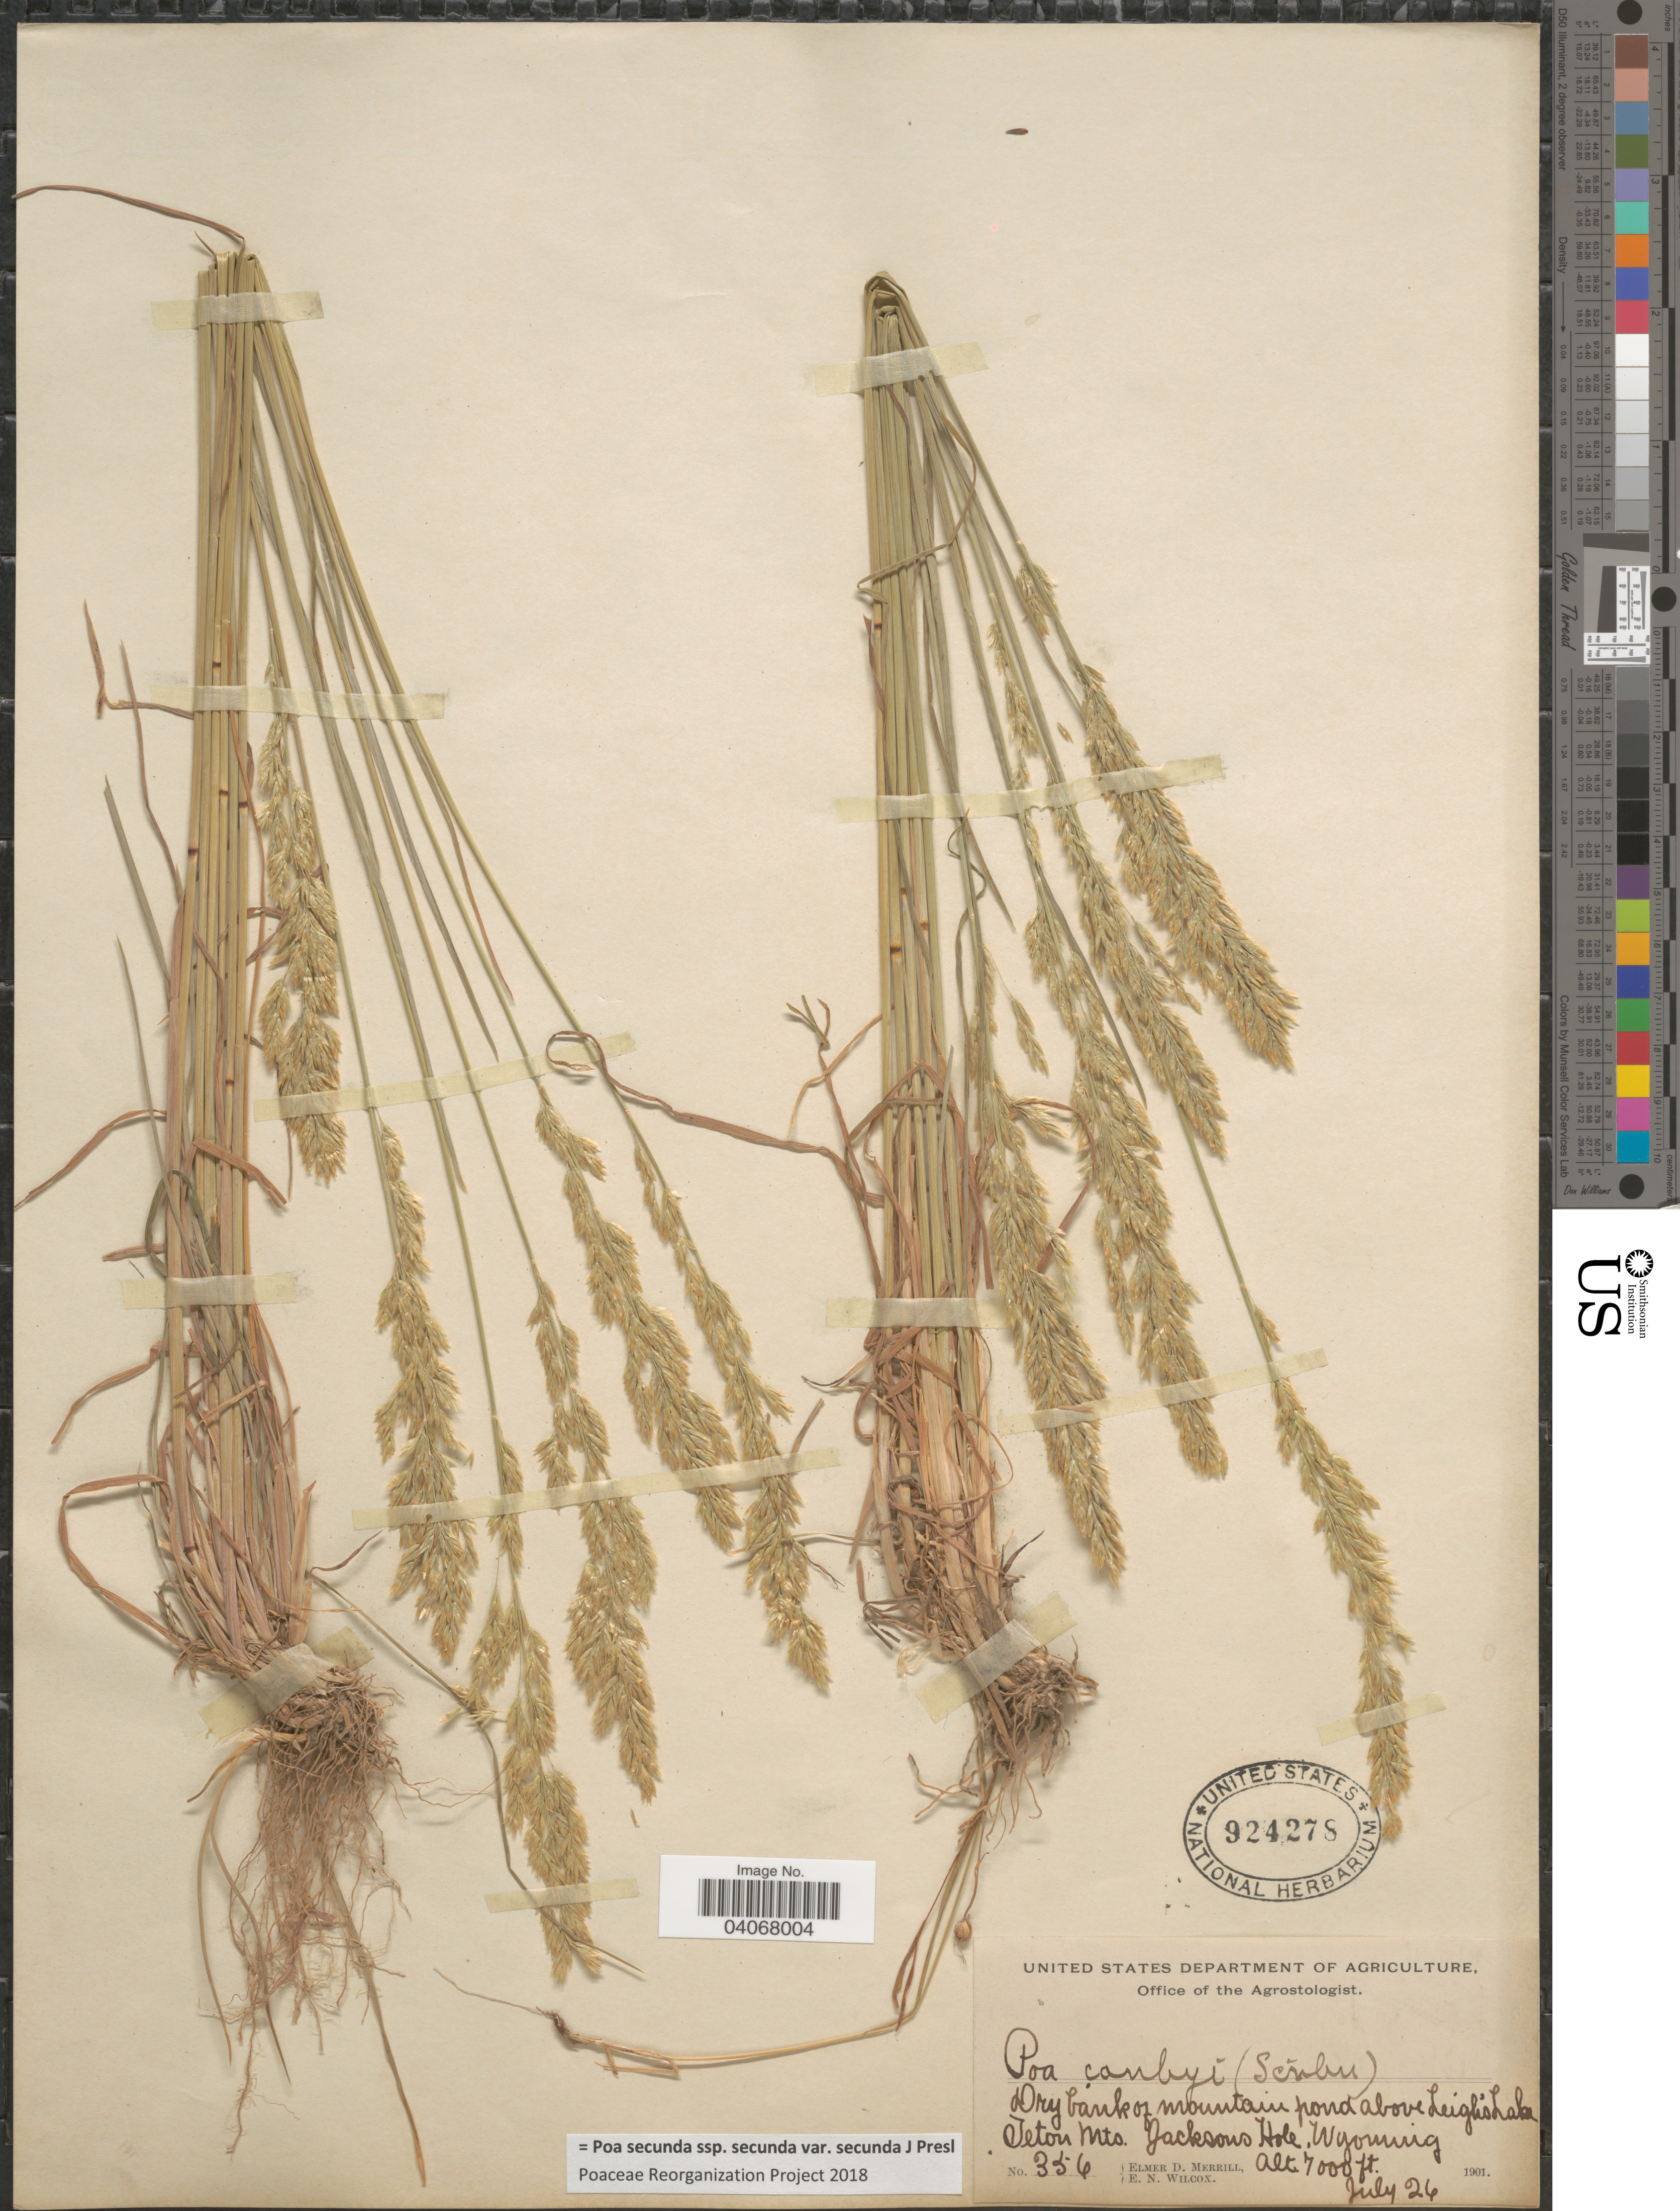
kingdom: Plantae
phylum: Tracheophyta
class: Liliopsida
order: Poales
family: Poaceae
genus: Poa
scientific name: Poa secunda subsp. secunda var. secunda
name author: J. Presl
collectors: E. D. Merrill & E. Wilcox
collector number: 356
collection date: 1901-07-26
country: United States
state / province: Wyoming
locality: Dry bank of mountain pond above Leigh's Lake. Teton Mts. Jackson Hole.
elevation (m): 2134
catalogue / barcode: US 924278